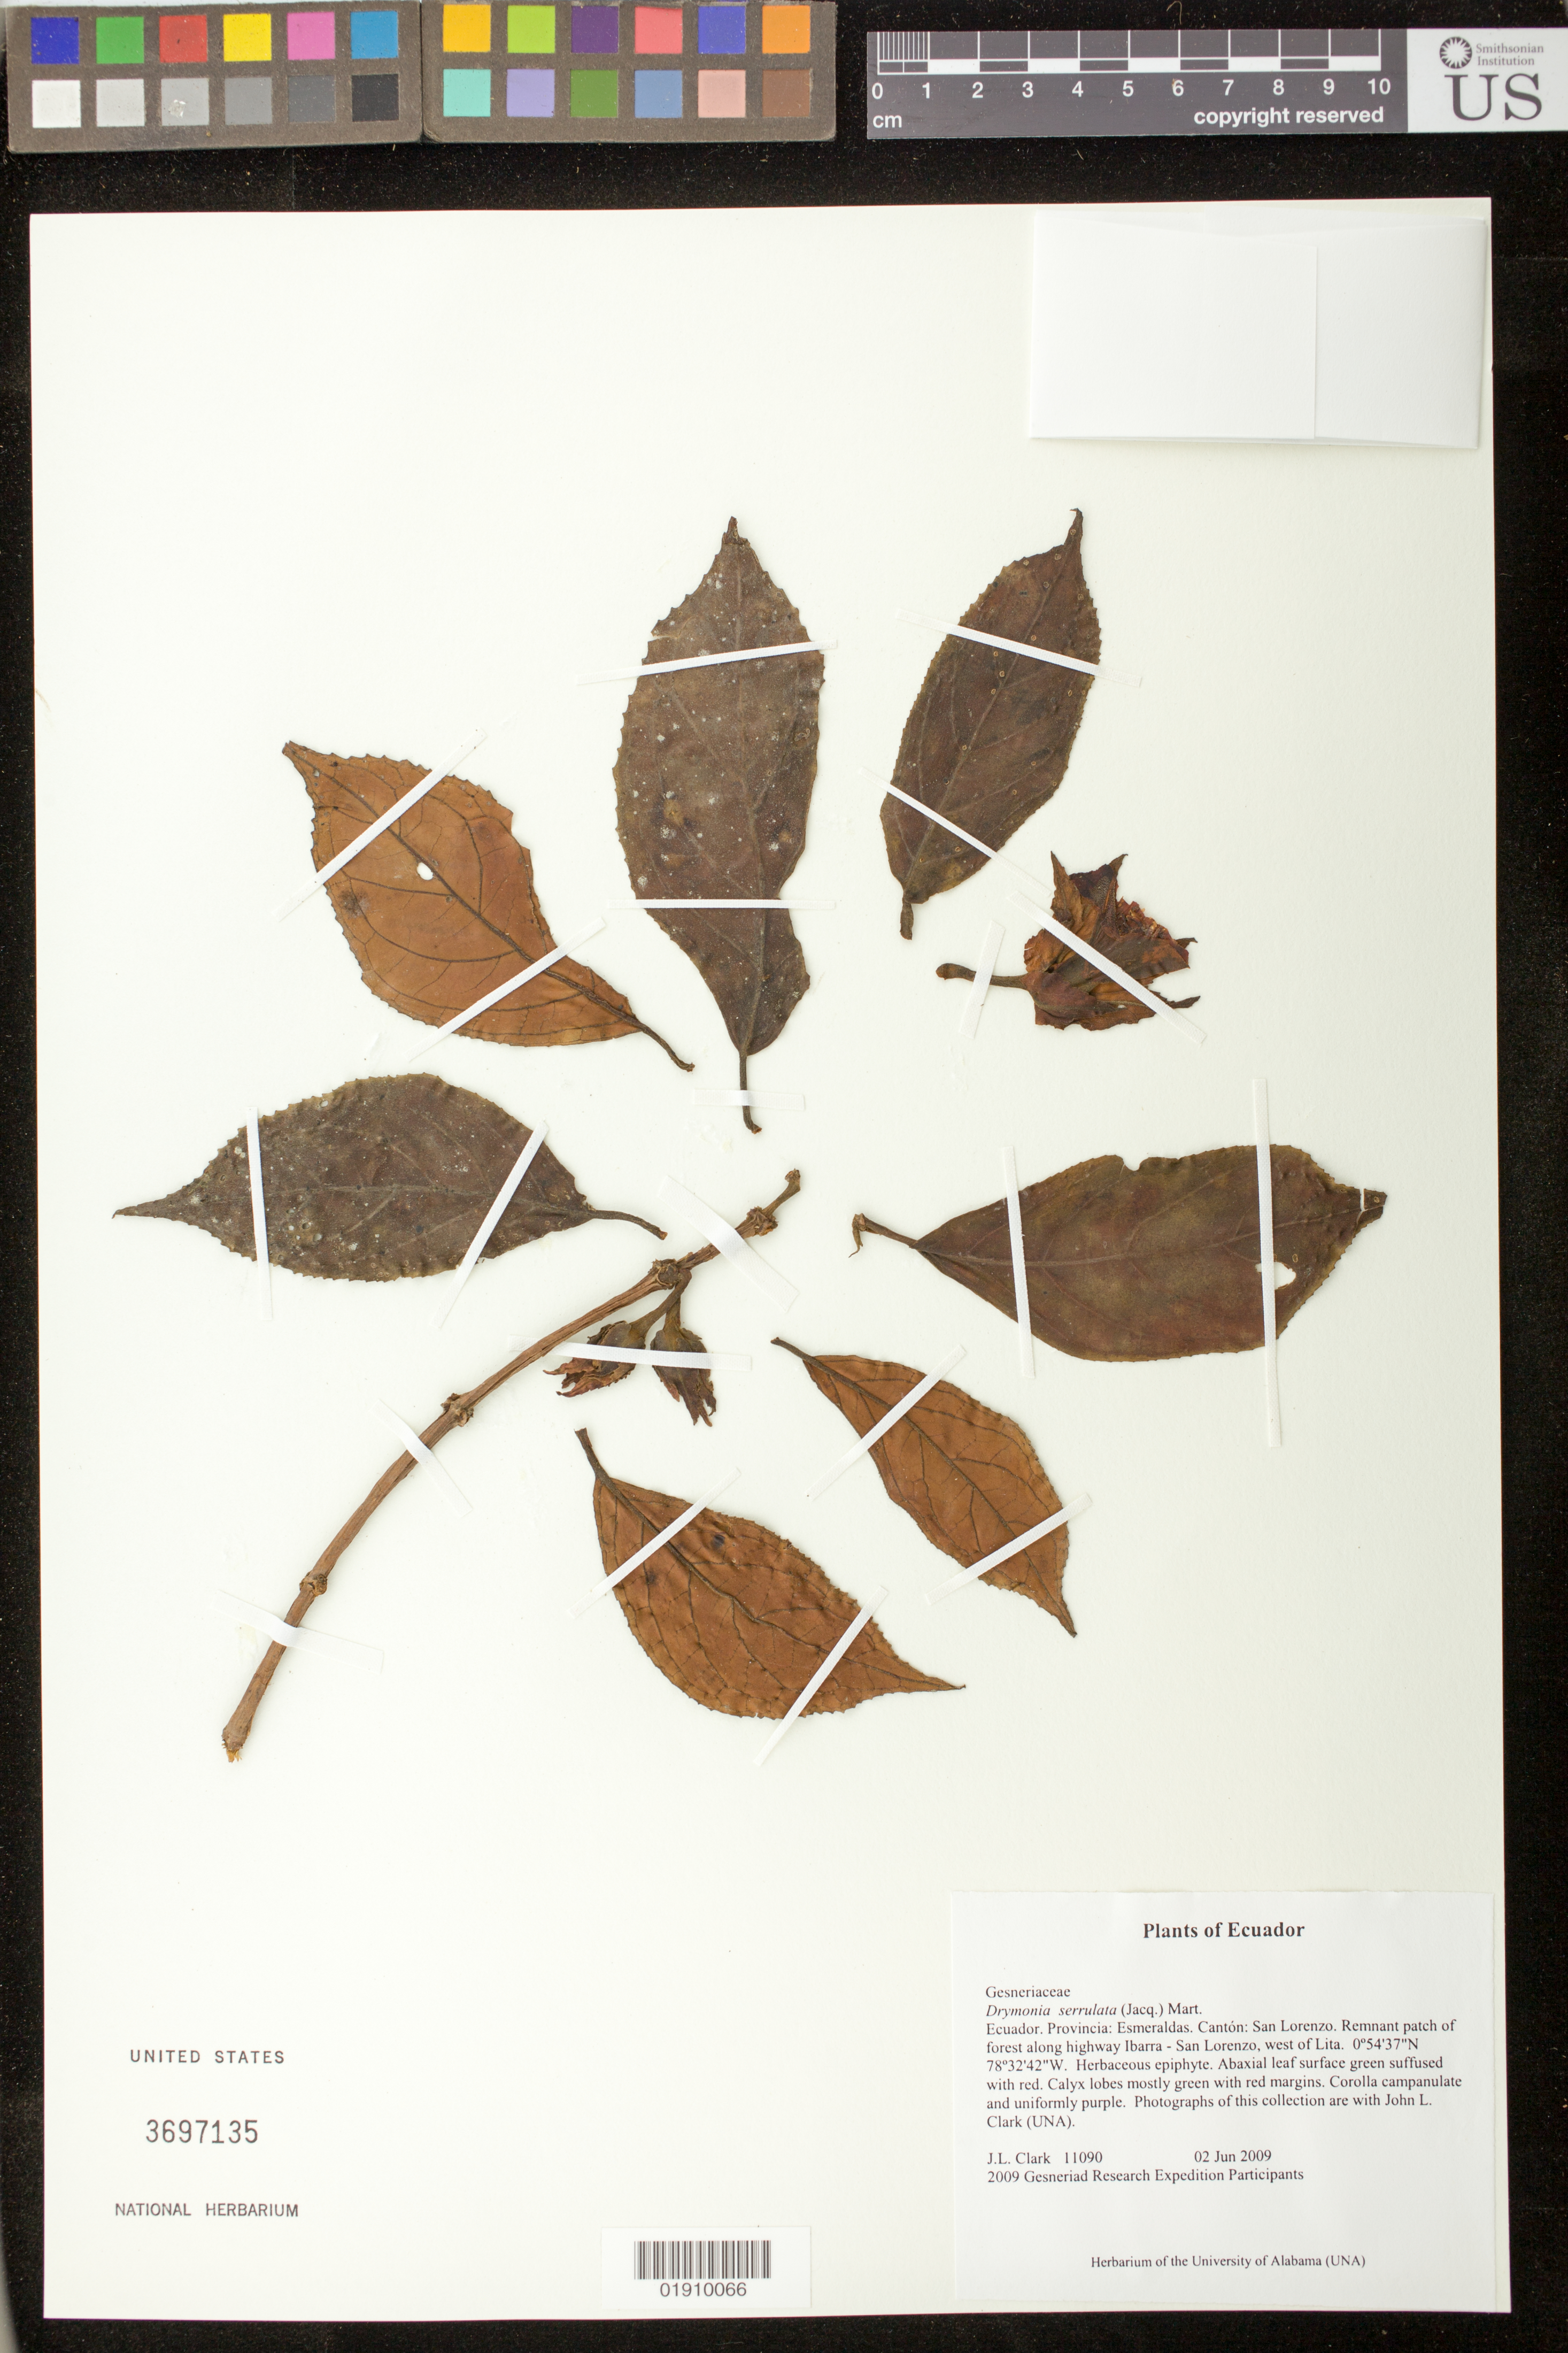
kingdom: Plantae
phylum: Tracheophyta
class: Magnoliopsida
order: Lamiales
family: Gesneriaceae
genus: Drymonia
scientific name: Drymonia serrulata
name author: (Jacq.) Mart.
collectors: J. L. Clark & 2009 Gesneriad Research Expedition Participants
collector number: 11090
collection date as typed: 02 Jun 2009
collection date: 2009-06-02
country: Ecuador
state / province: Esmeraldas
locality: Ecuador. Provincia Esmeraldas. Canton: San Lorenzo. Remnant patch of forest along highway Ibarra-San Lorenzo, west of Lita.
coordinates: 0 54 37 N, 78 32 42 W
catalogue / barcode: US 3697135